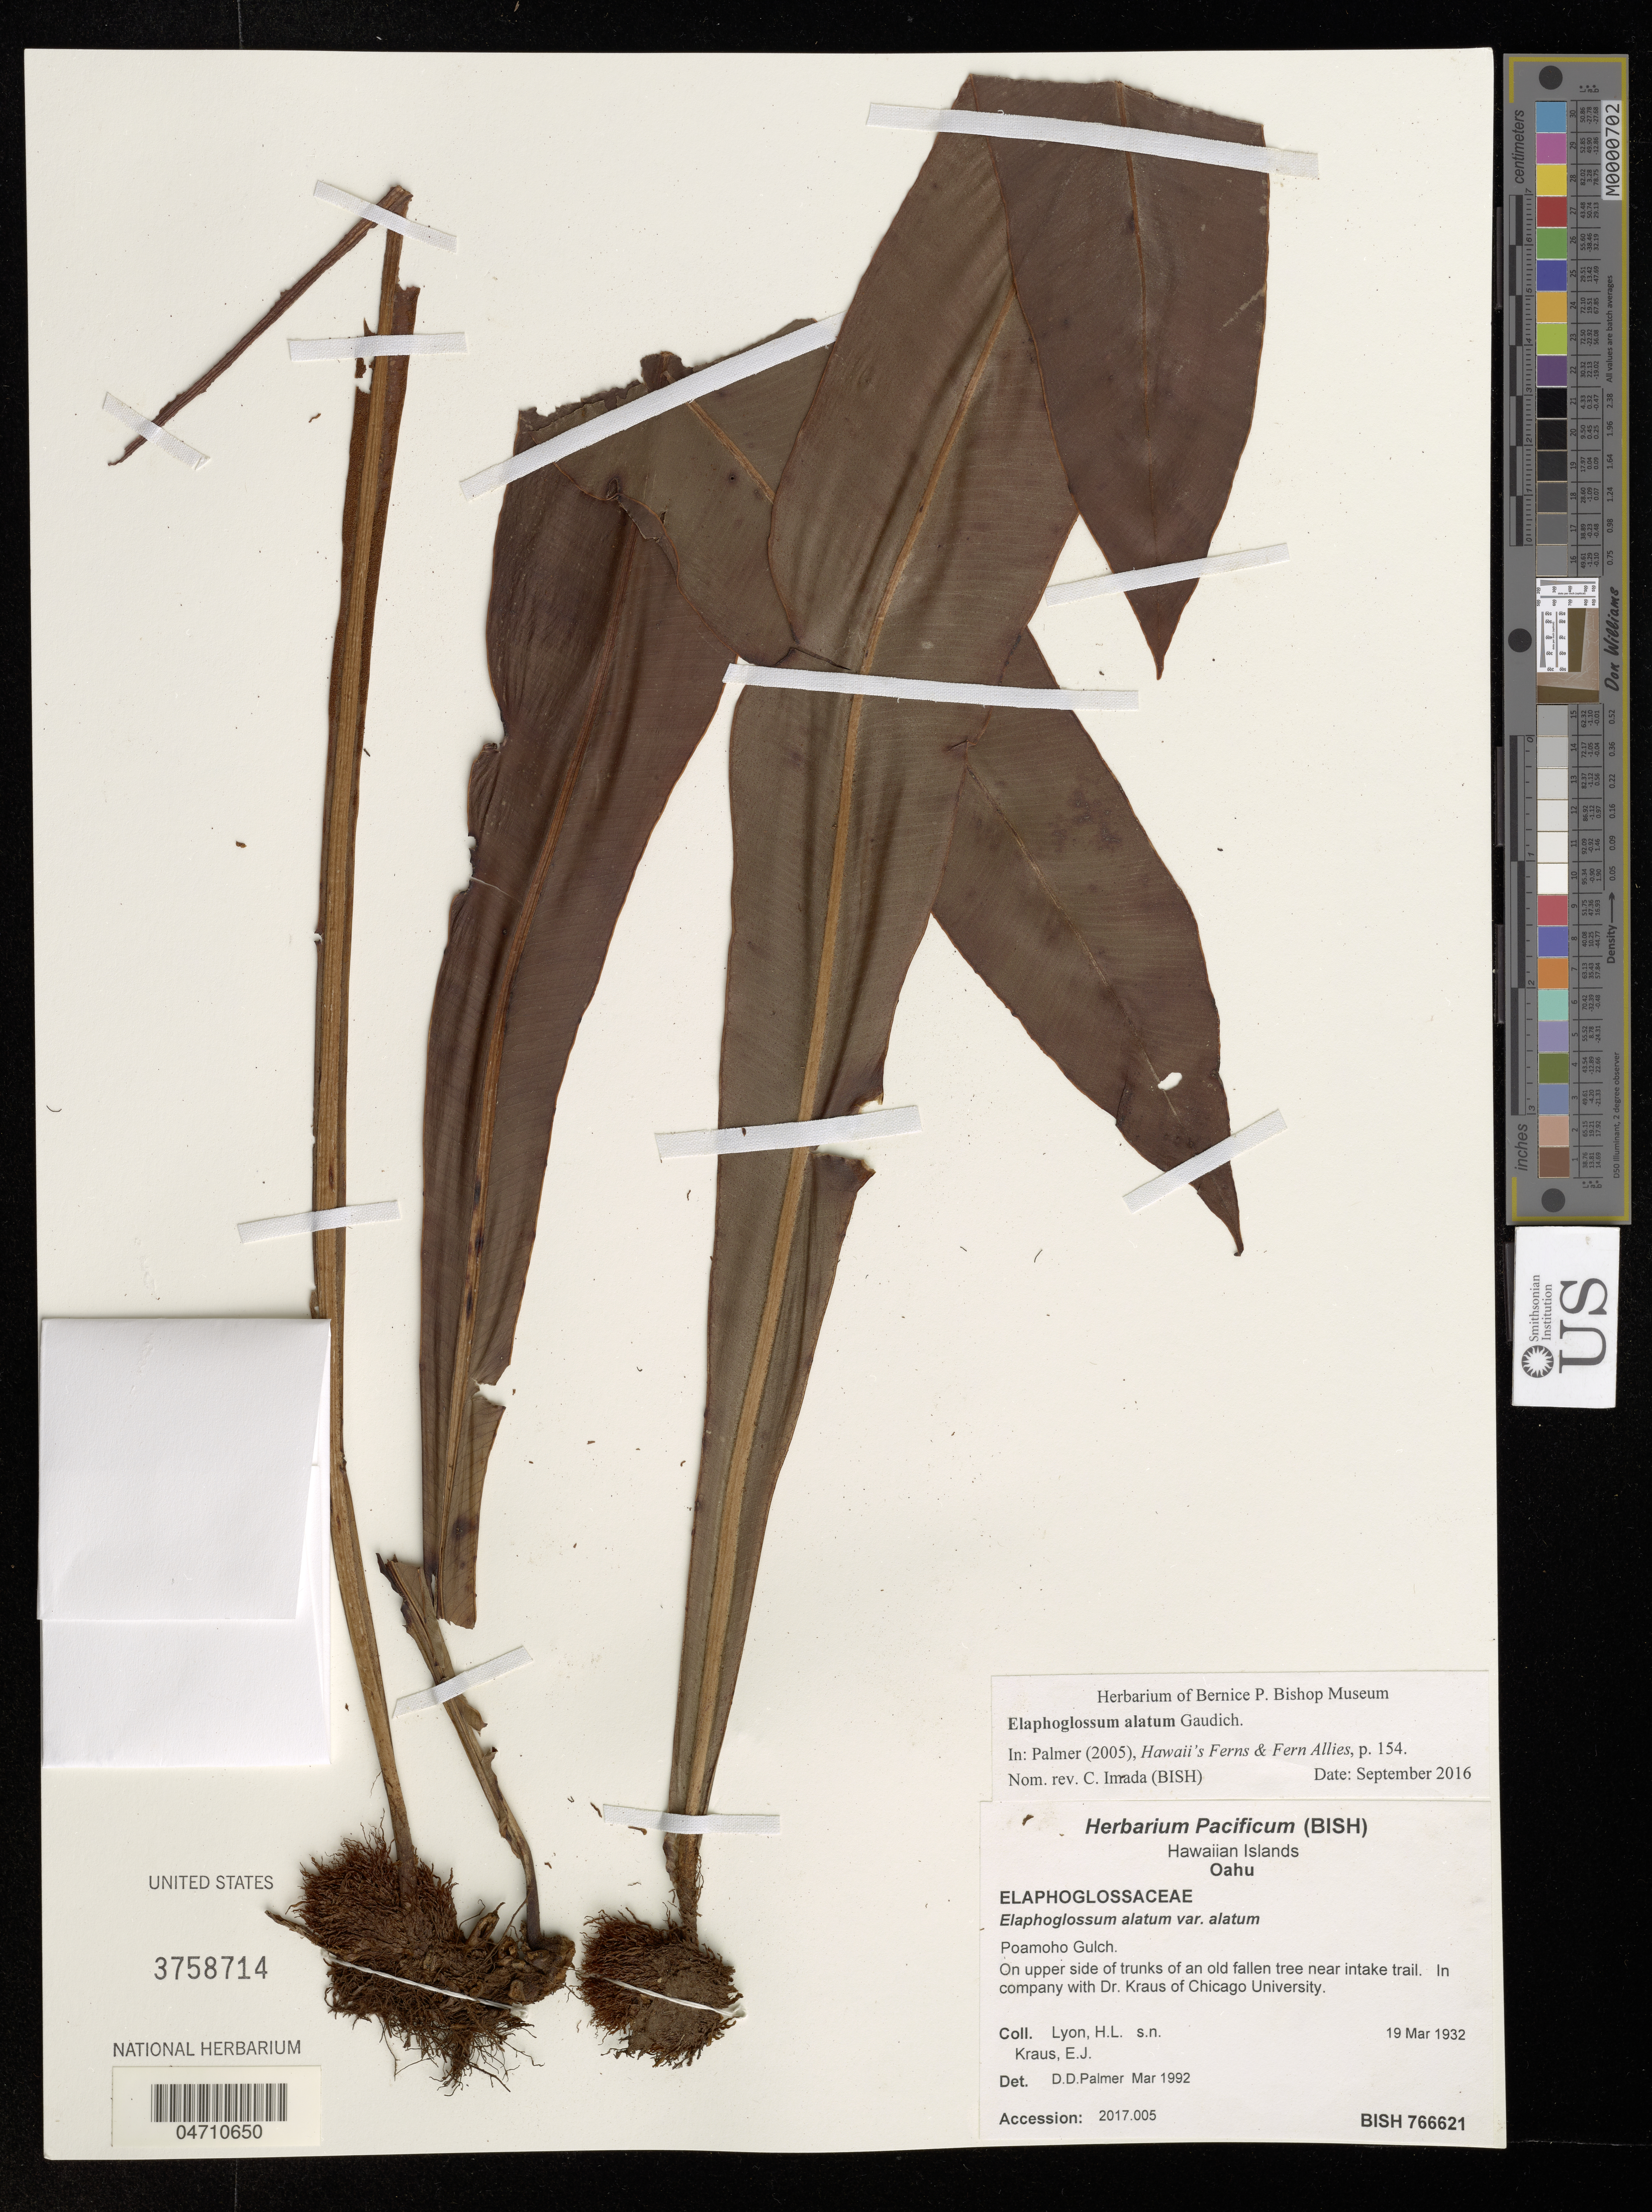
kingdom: Plantae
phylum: Tracheophyta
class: Polypodiopsida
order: Polypodiales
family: Dryopteridaceae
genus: Elaphoglossum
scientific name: Elaphoglossum alatum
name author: Gaudich.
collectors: H. Lyon & E. Kraus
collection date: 1932-03-19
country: United States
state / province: Hawaii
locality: Hawaiian Islands. Oahu. Poamoho Gulch. On upper side of trunks of an old fallen tree near intake trail.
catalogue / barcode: US 3758714